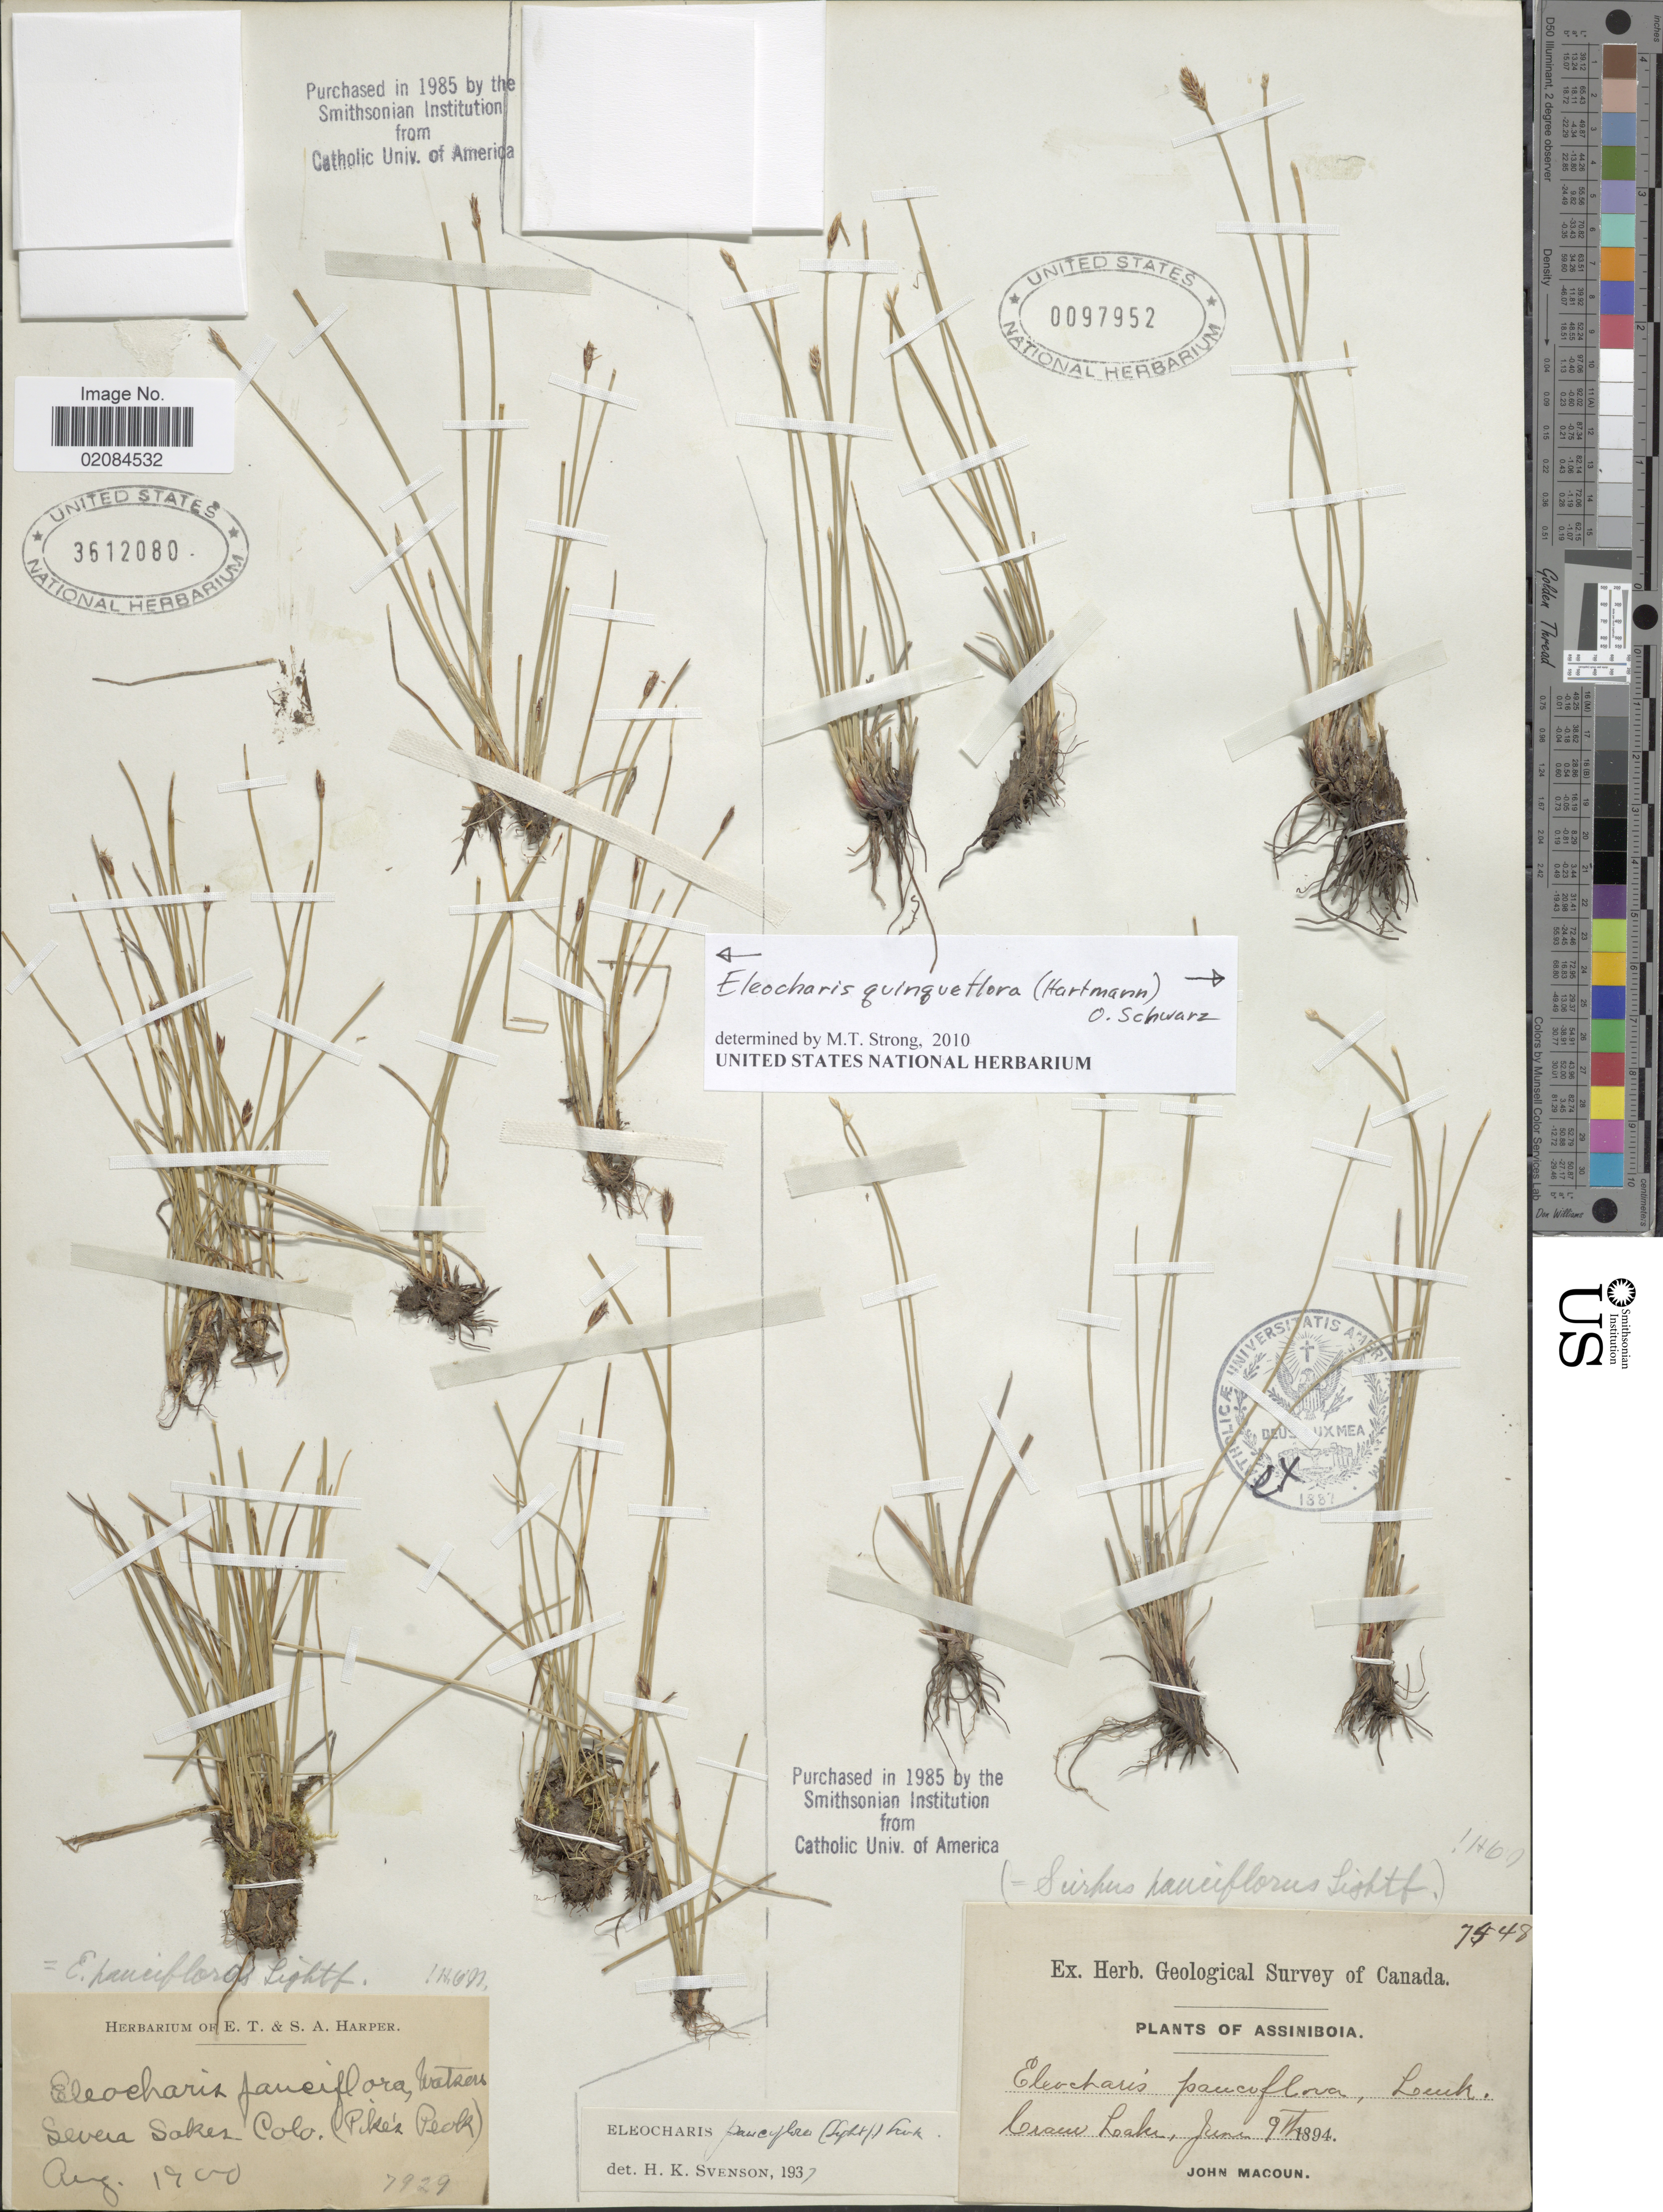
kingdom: Plantae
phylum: Tracheophyta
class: Liliopsida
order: Poales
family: Cyperaceae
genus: Eleocharis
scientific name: Eleocharis quinqueflora subsp. fernaldii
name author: (Svenson) Hultén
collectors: ex herb. E. T. & S. A. Harper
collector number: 7929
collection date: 1900-08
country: United States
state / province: Colorado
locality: Severa Saker Colo. (Pikes Peak)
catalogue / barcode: US 3612080